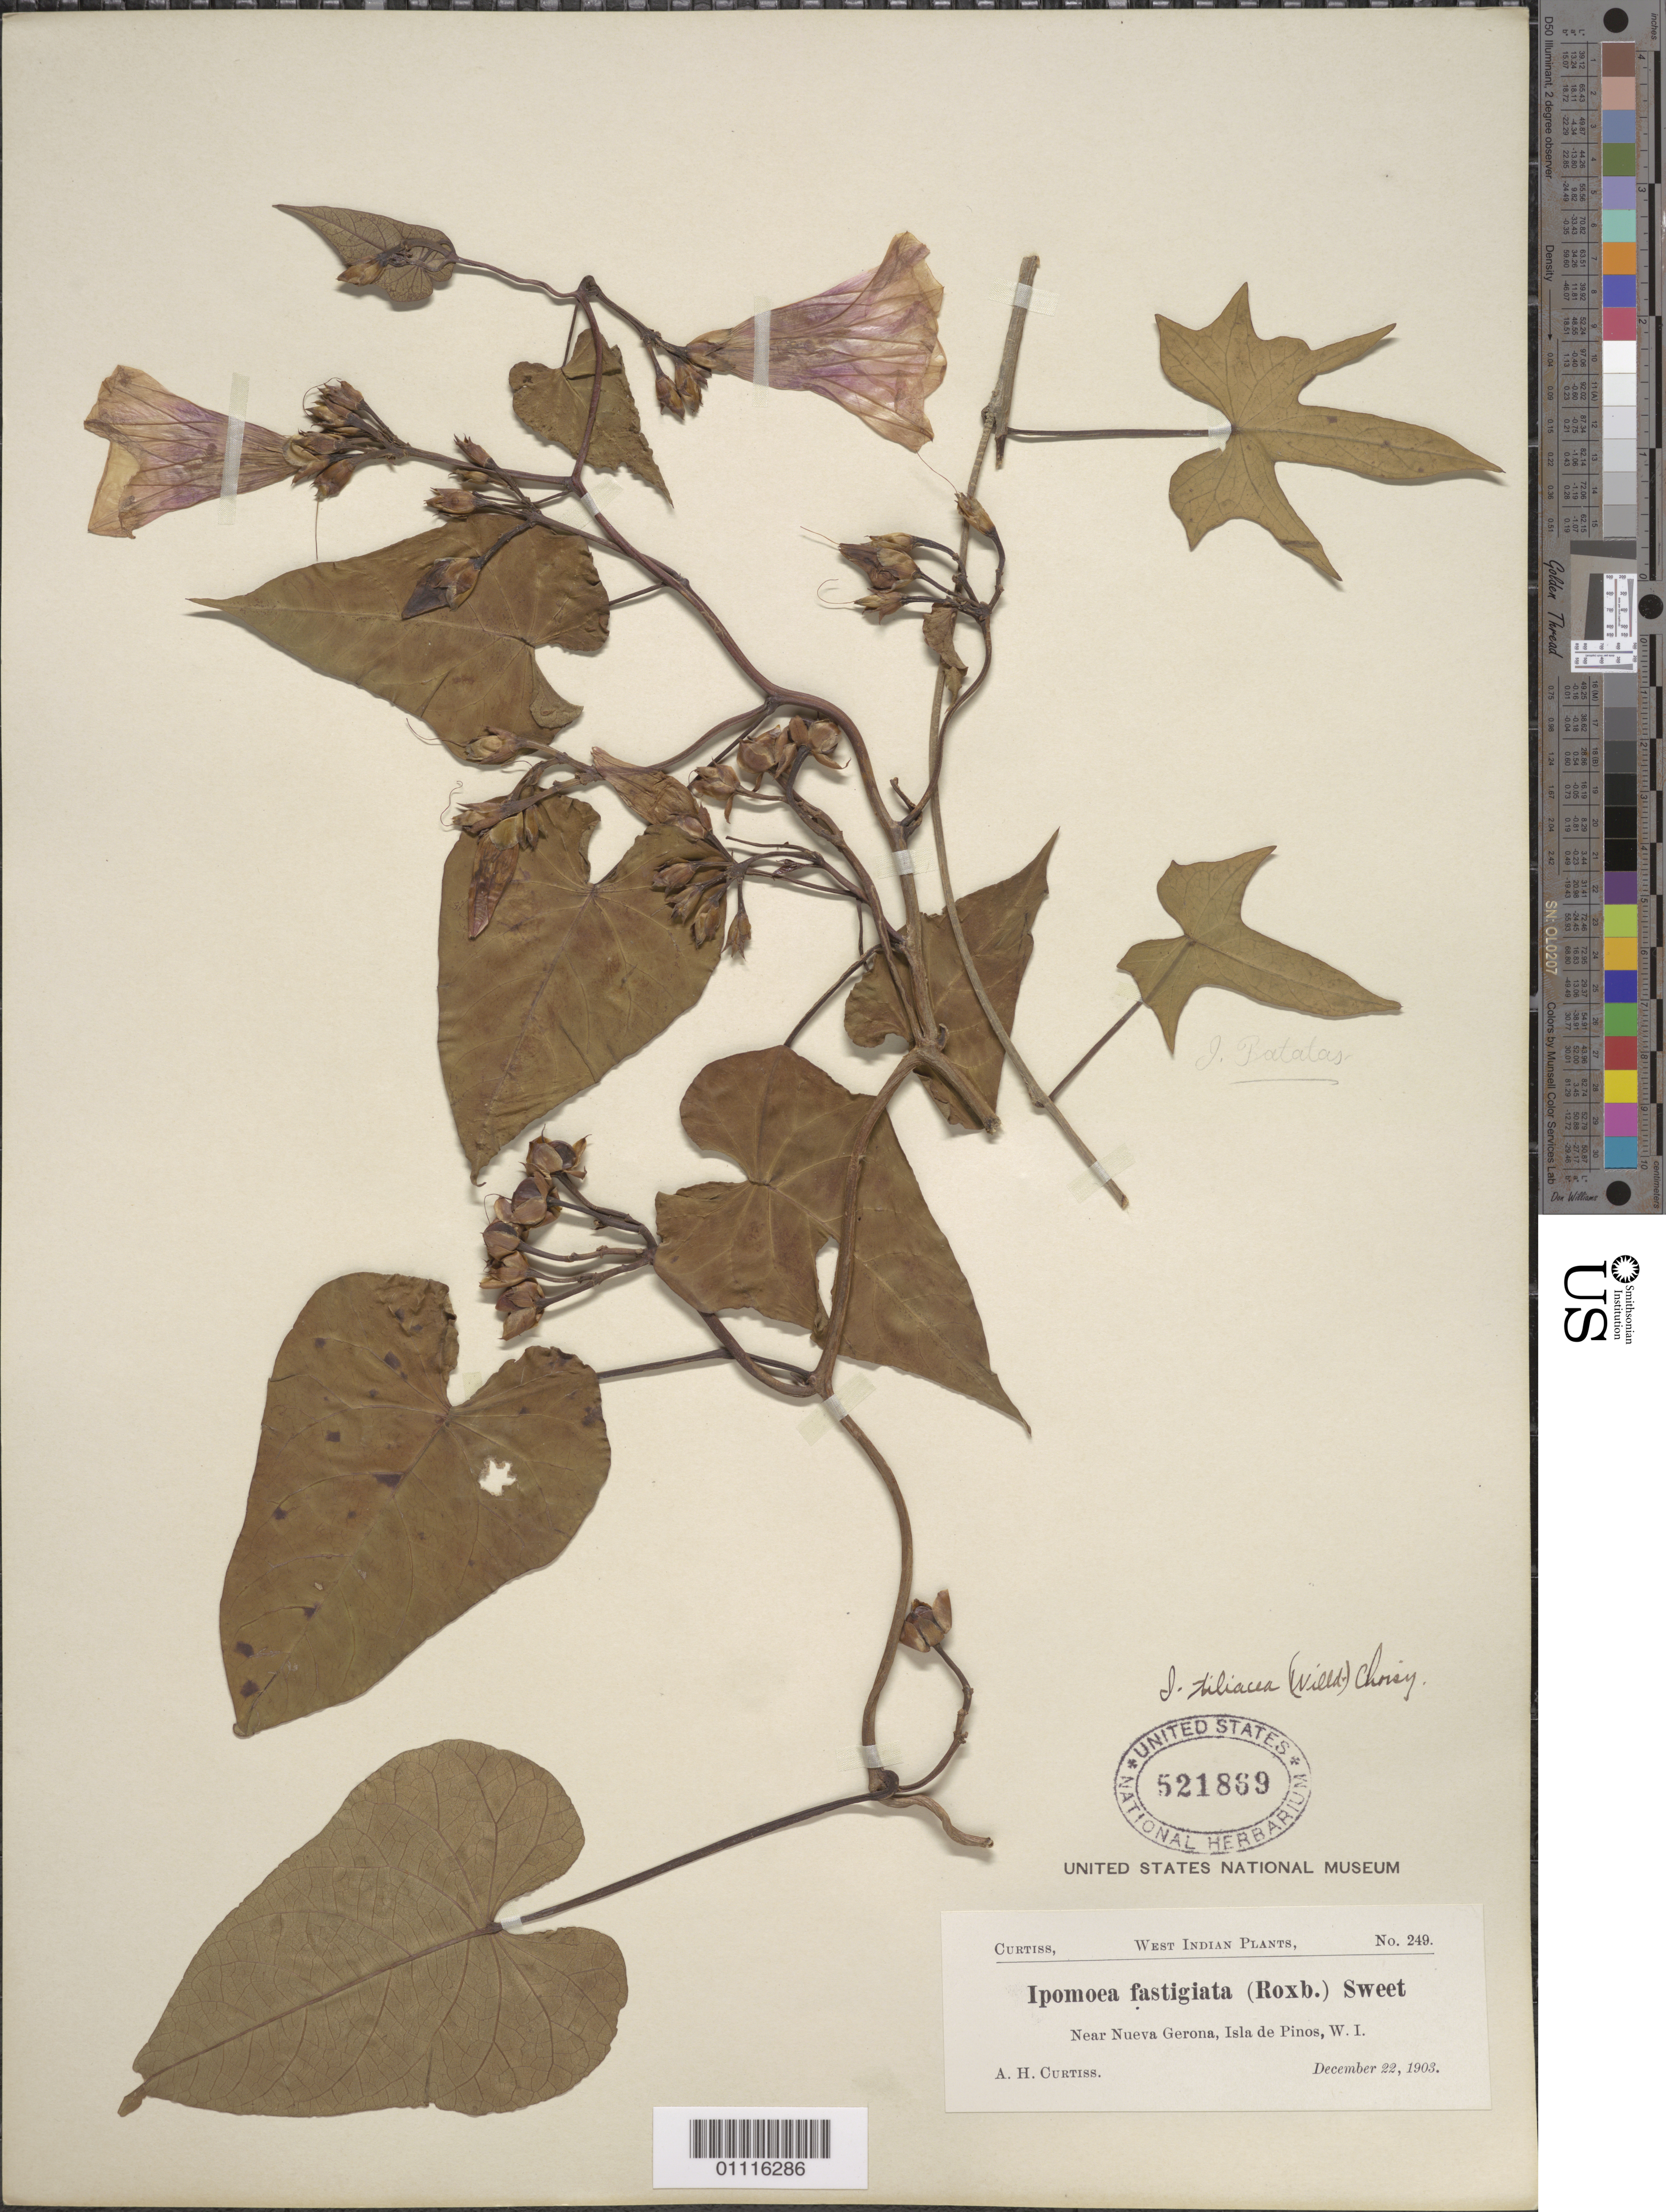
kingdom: Plantae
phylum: Tracheophyta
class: Magnoliopsida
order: Solanales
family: Convolvulaceae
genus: Ipomoea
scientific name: Ipomoea tiliacea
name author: (Willd.) Choisy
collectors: A. H. Curtiss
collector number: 249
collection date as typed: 22 Dec 1903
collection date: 1903-12-22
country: Cuba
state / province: Isla de La Juventud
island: Isla de la Juventud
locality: Isle of Pines, Near Nueva Gerona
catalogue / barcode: US 521869